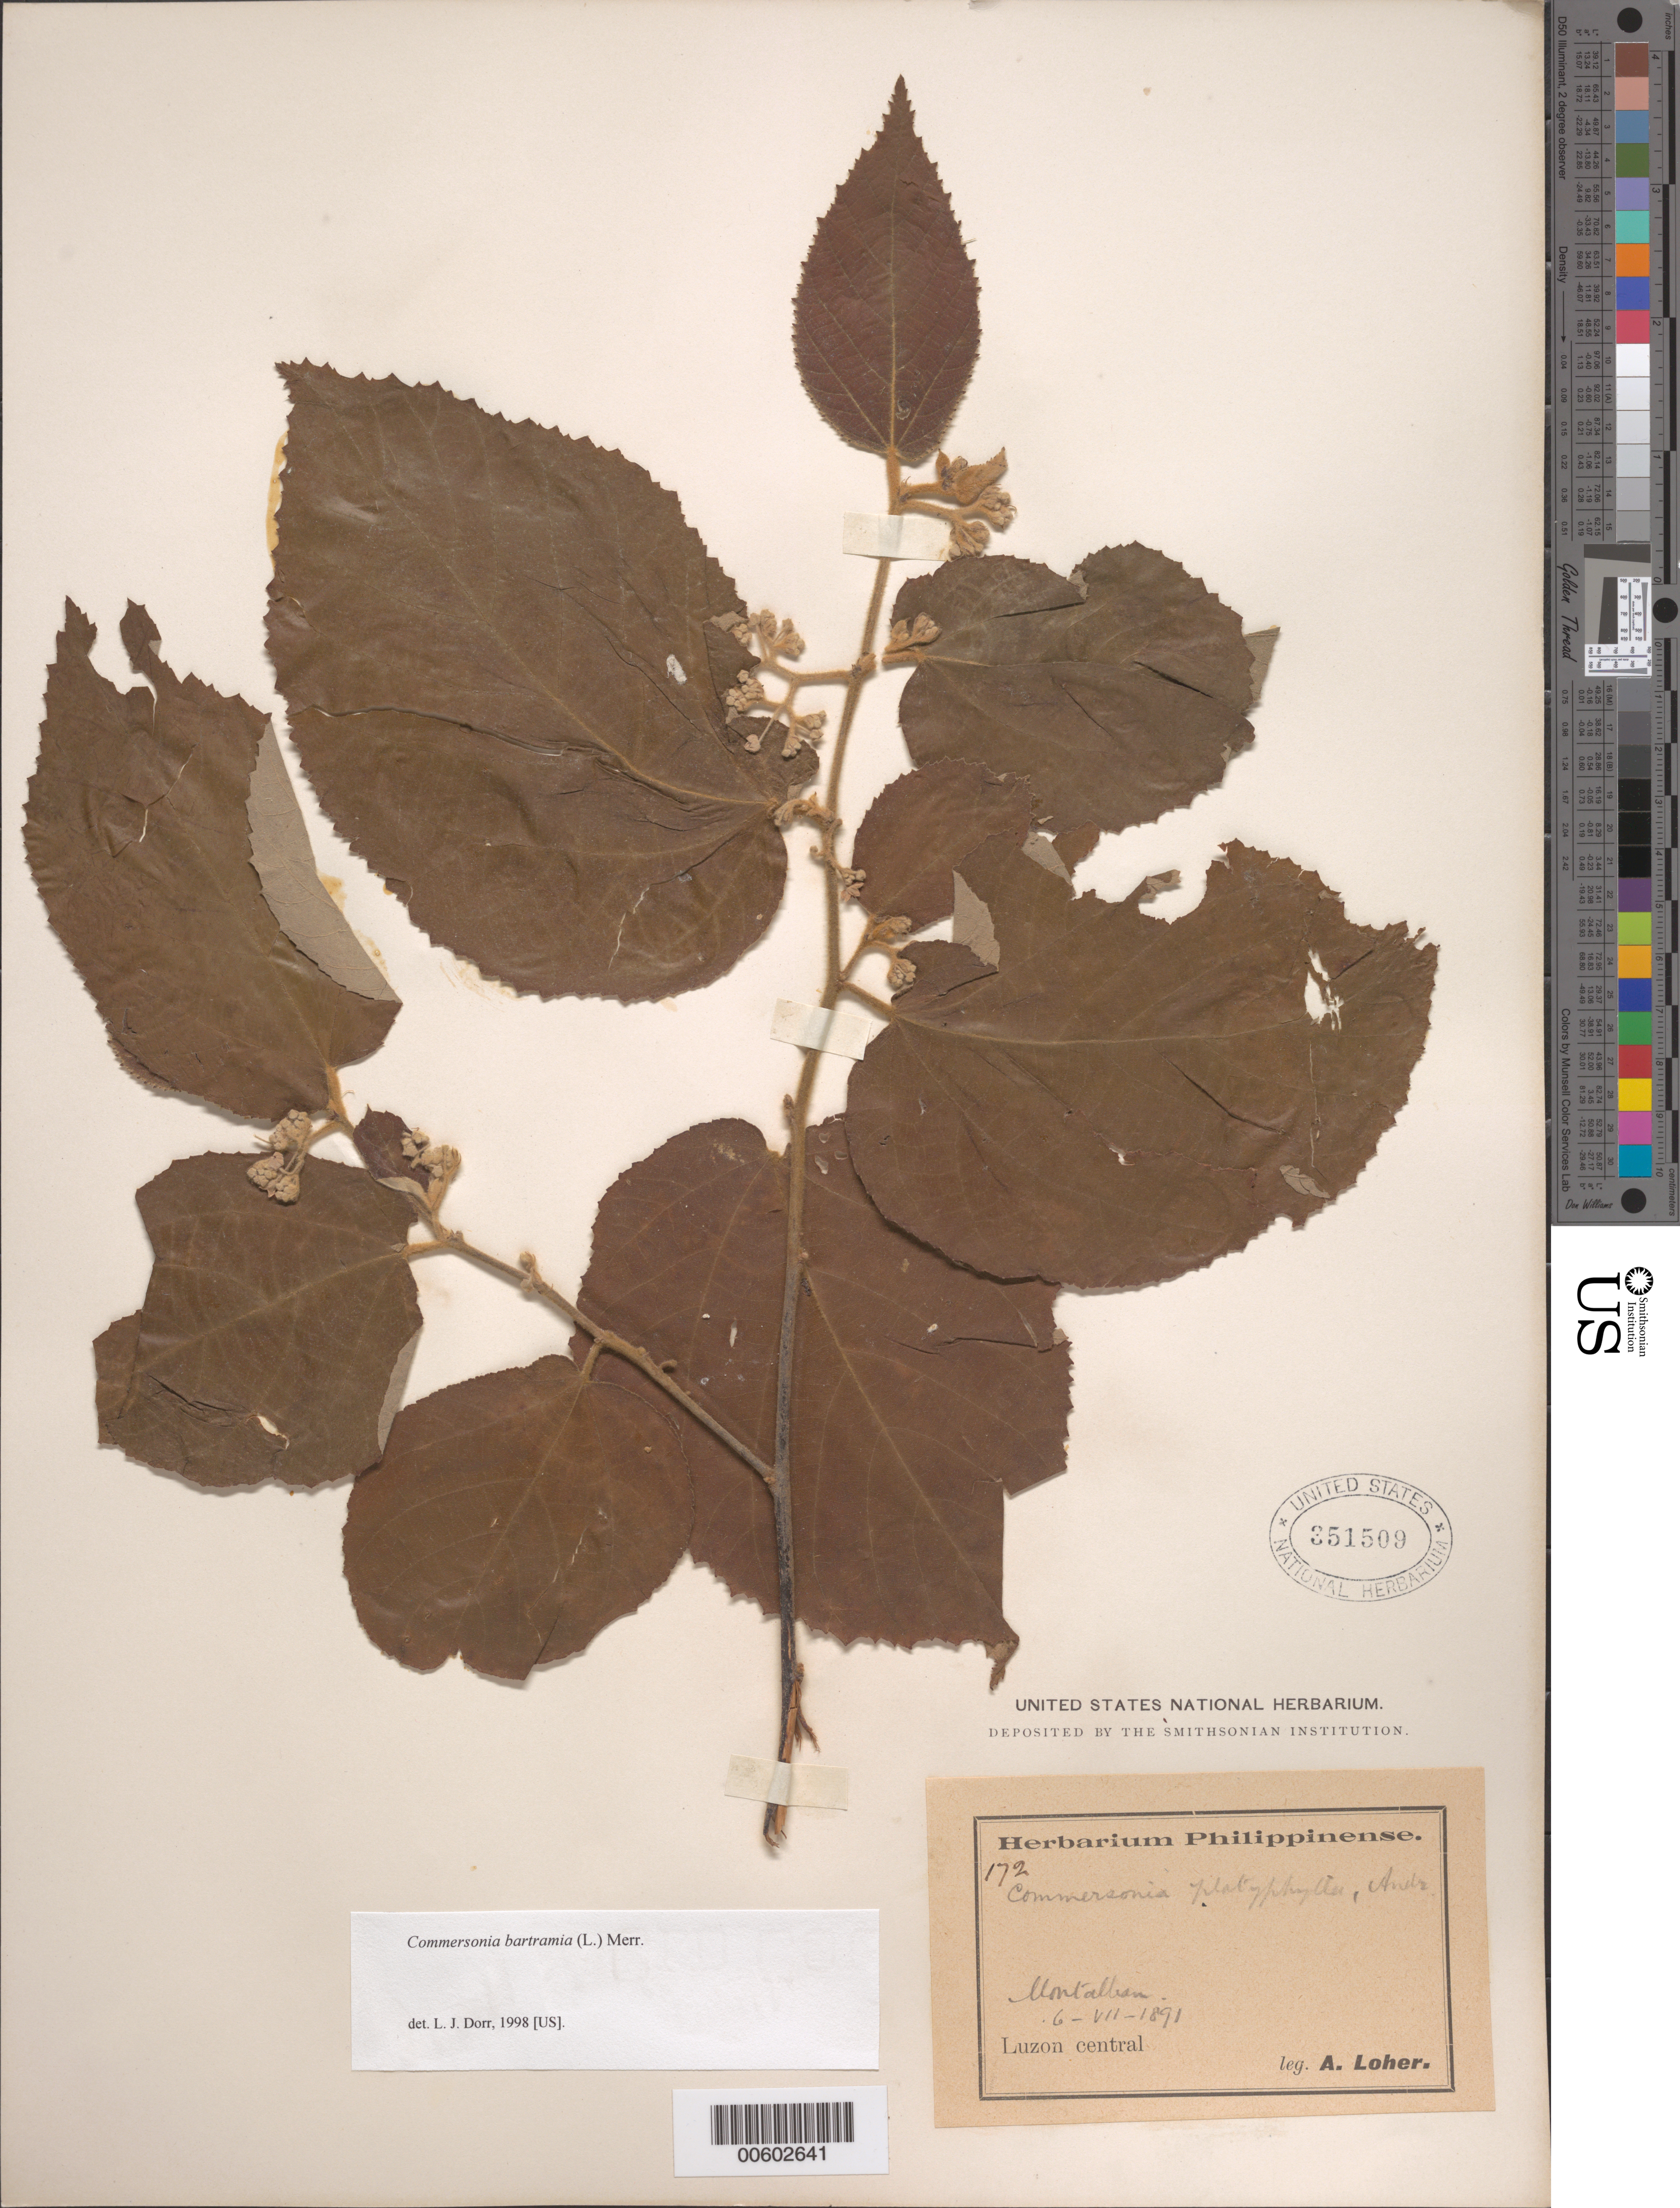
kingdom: Plantae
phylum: Tracheophyta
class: Magnoliopsida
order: Malvales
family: Malvaceae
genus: Commersonia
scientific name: Commersonia bartramia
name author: (L.) Merr.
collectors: A. Loher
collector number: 172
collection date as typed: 06 Jul 1891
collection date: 1891-07-06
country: Philippines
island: Luzon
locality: Luzon central. Montallian [sic]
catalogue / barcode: US 351509